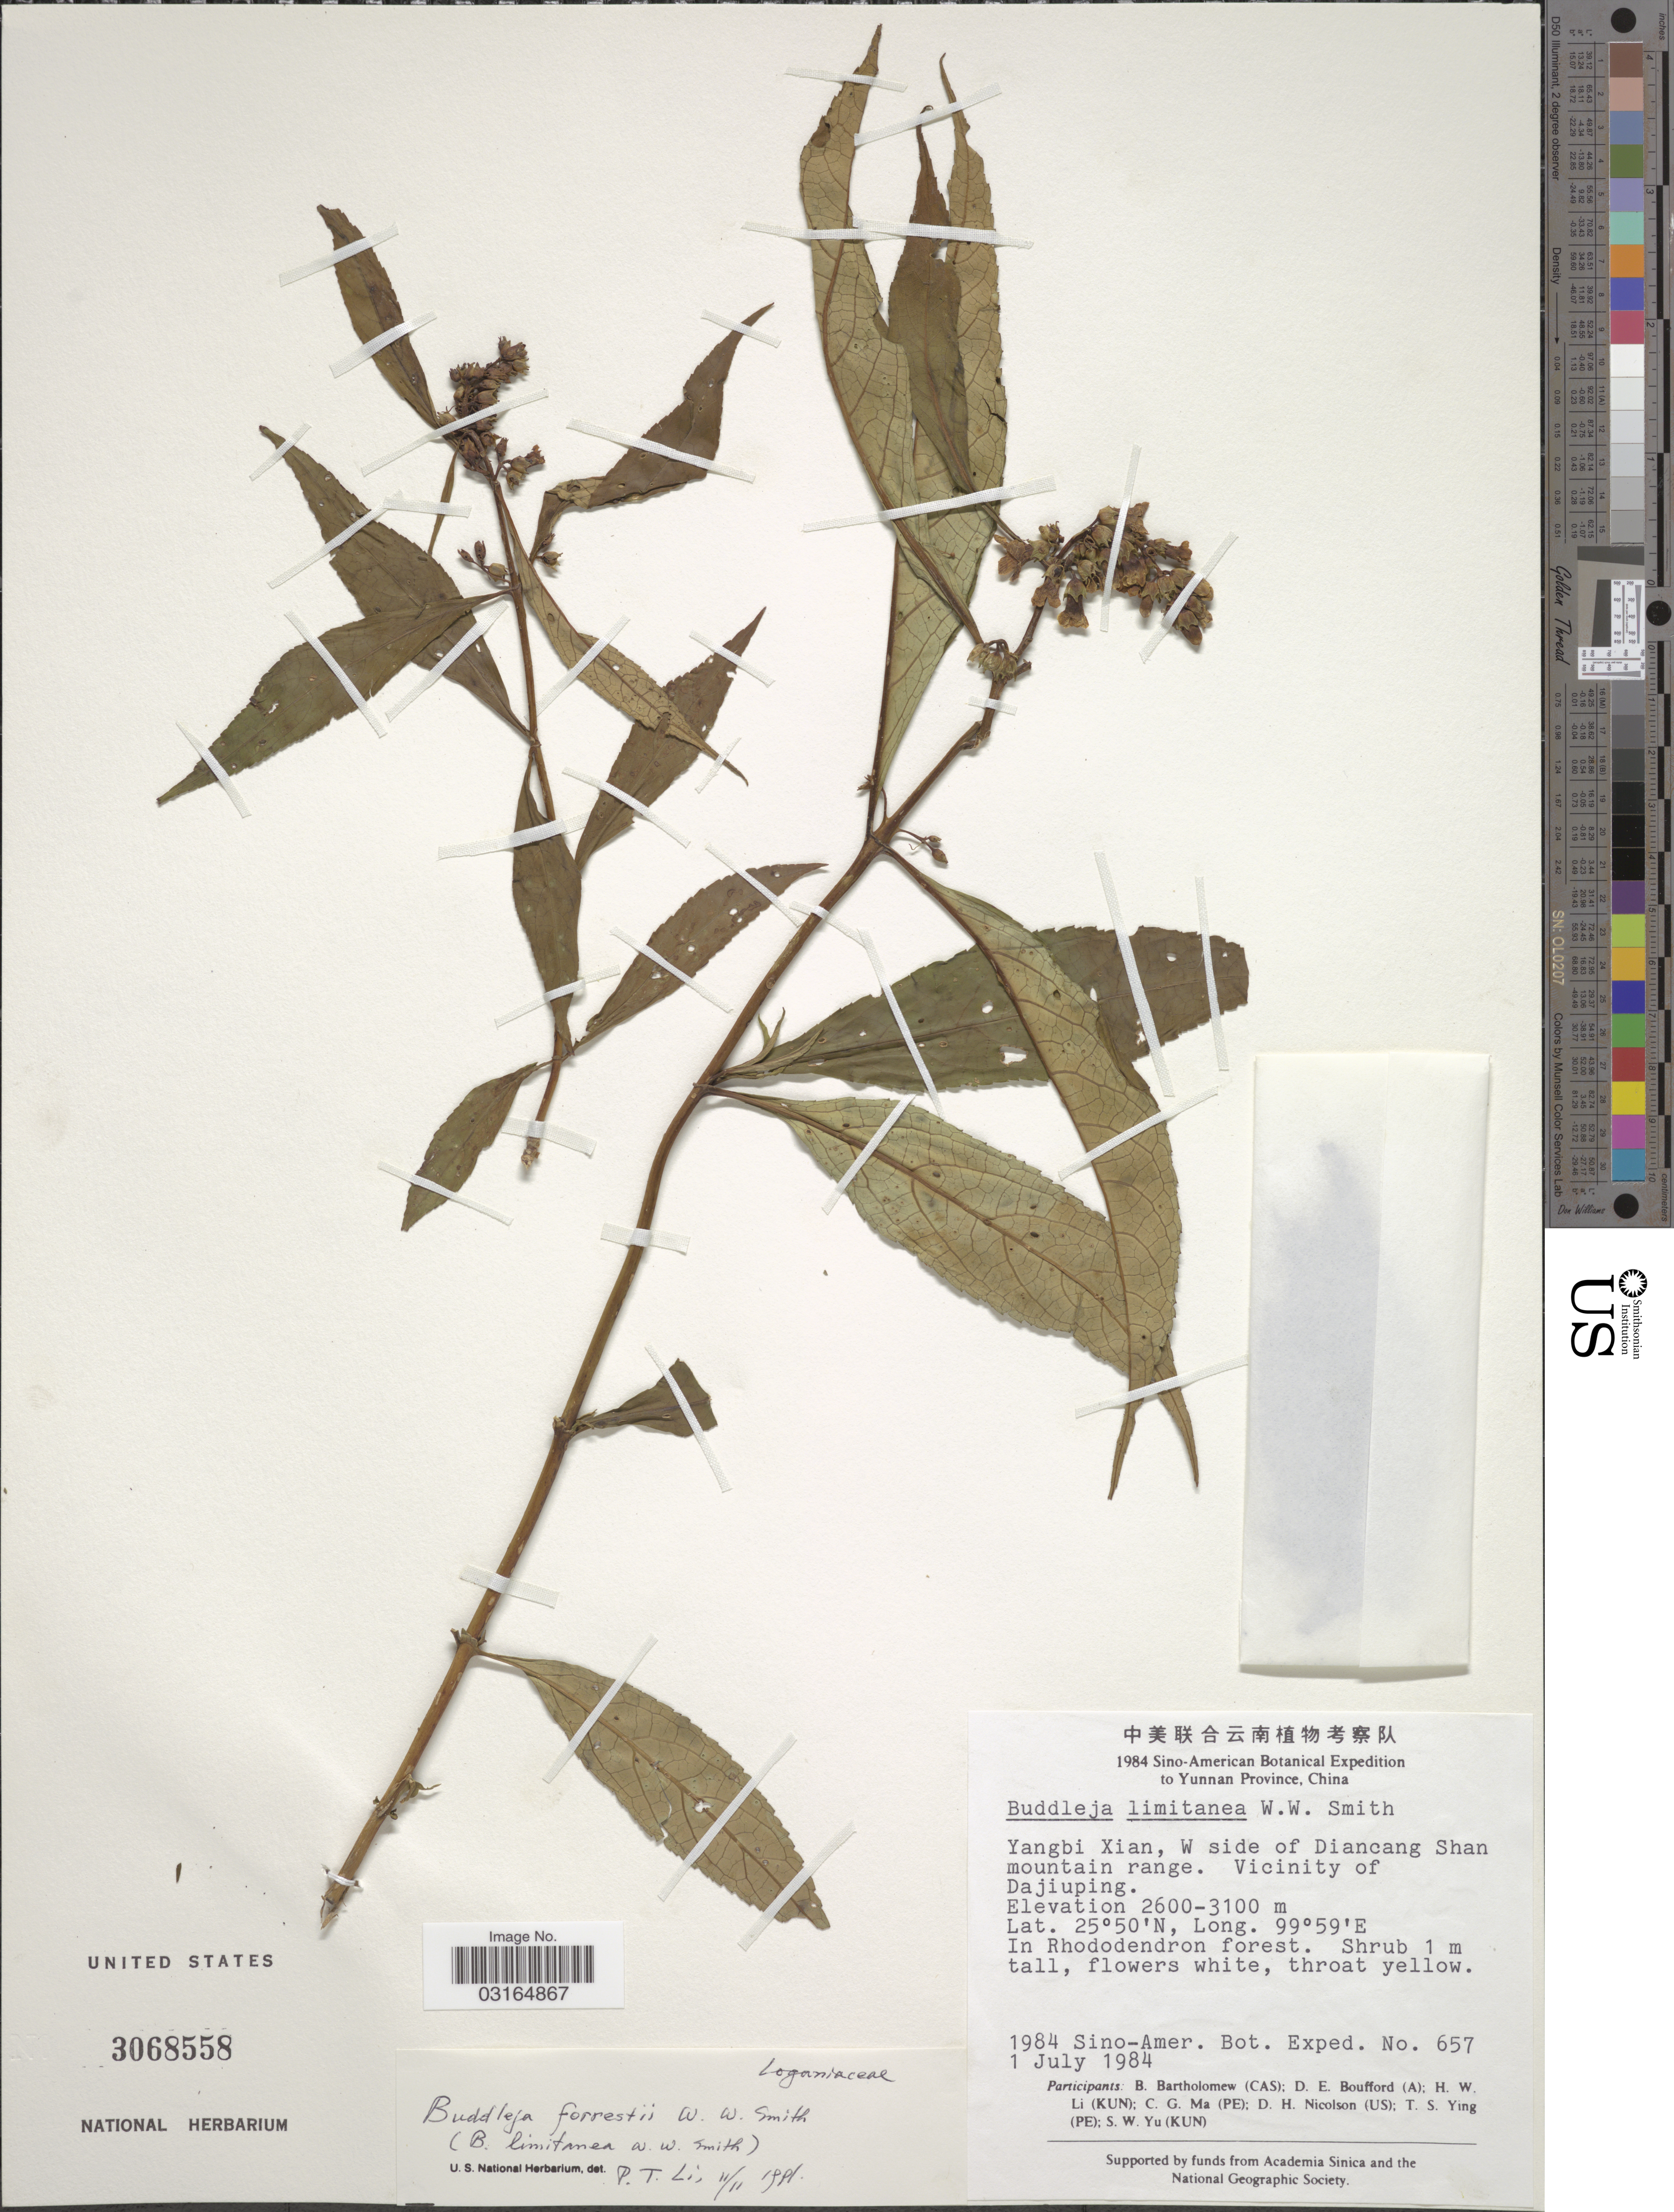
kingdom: Plantae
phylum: Tracheophyta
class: Magnoliopsida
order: Lamiales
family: Scrophulariaceae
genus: Buddleja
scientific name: Buddleja forrestii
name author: Diels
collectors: Sino-Amer. Bot. Exped. 1984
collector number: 657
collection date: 1984-07-01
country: China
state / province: Yunnan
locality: Yangbi Xian, W side of Diancang Shan mountain range. Vicinity of Dajiuping.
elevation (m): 2600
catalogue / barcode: US 3068558